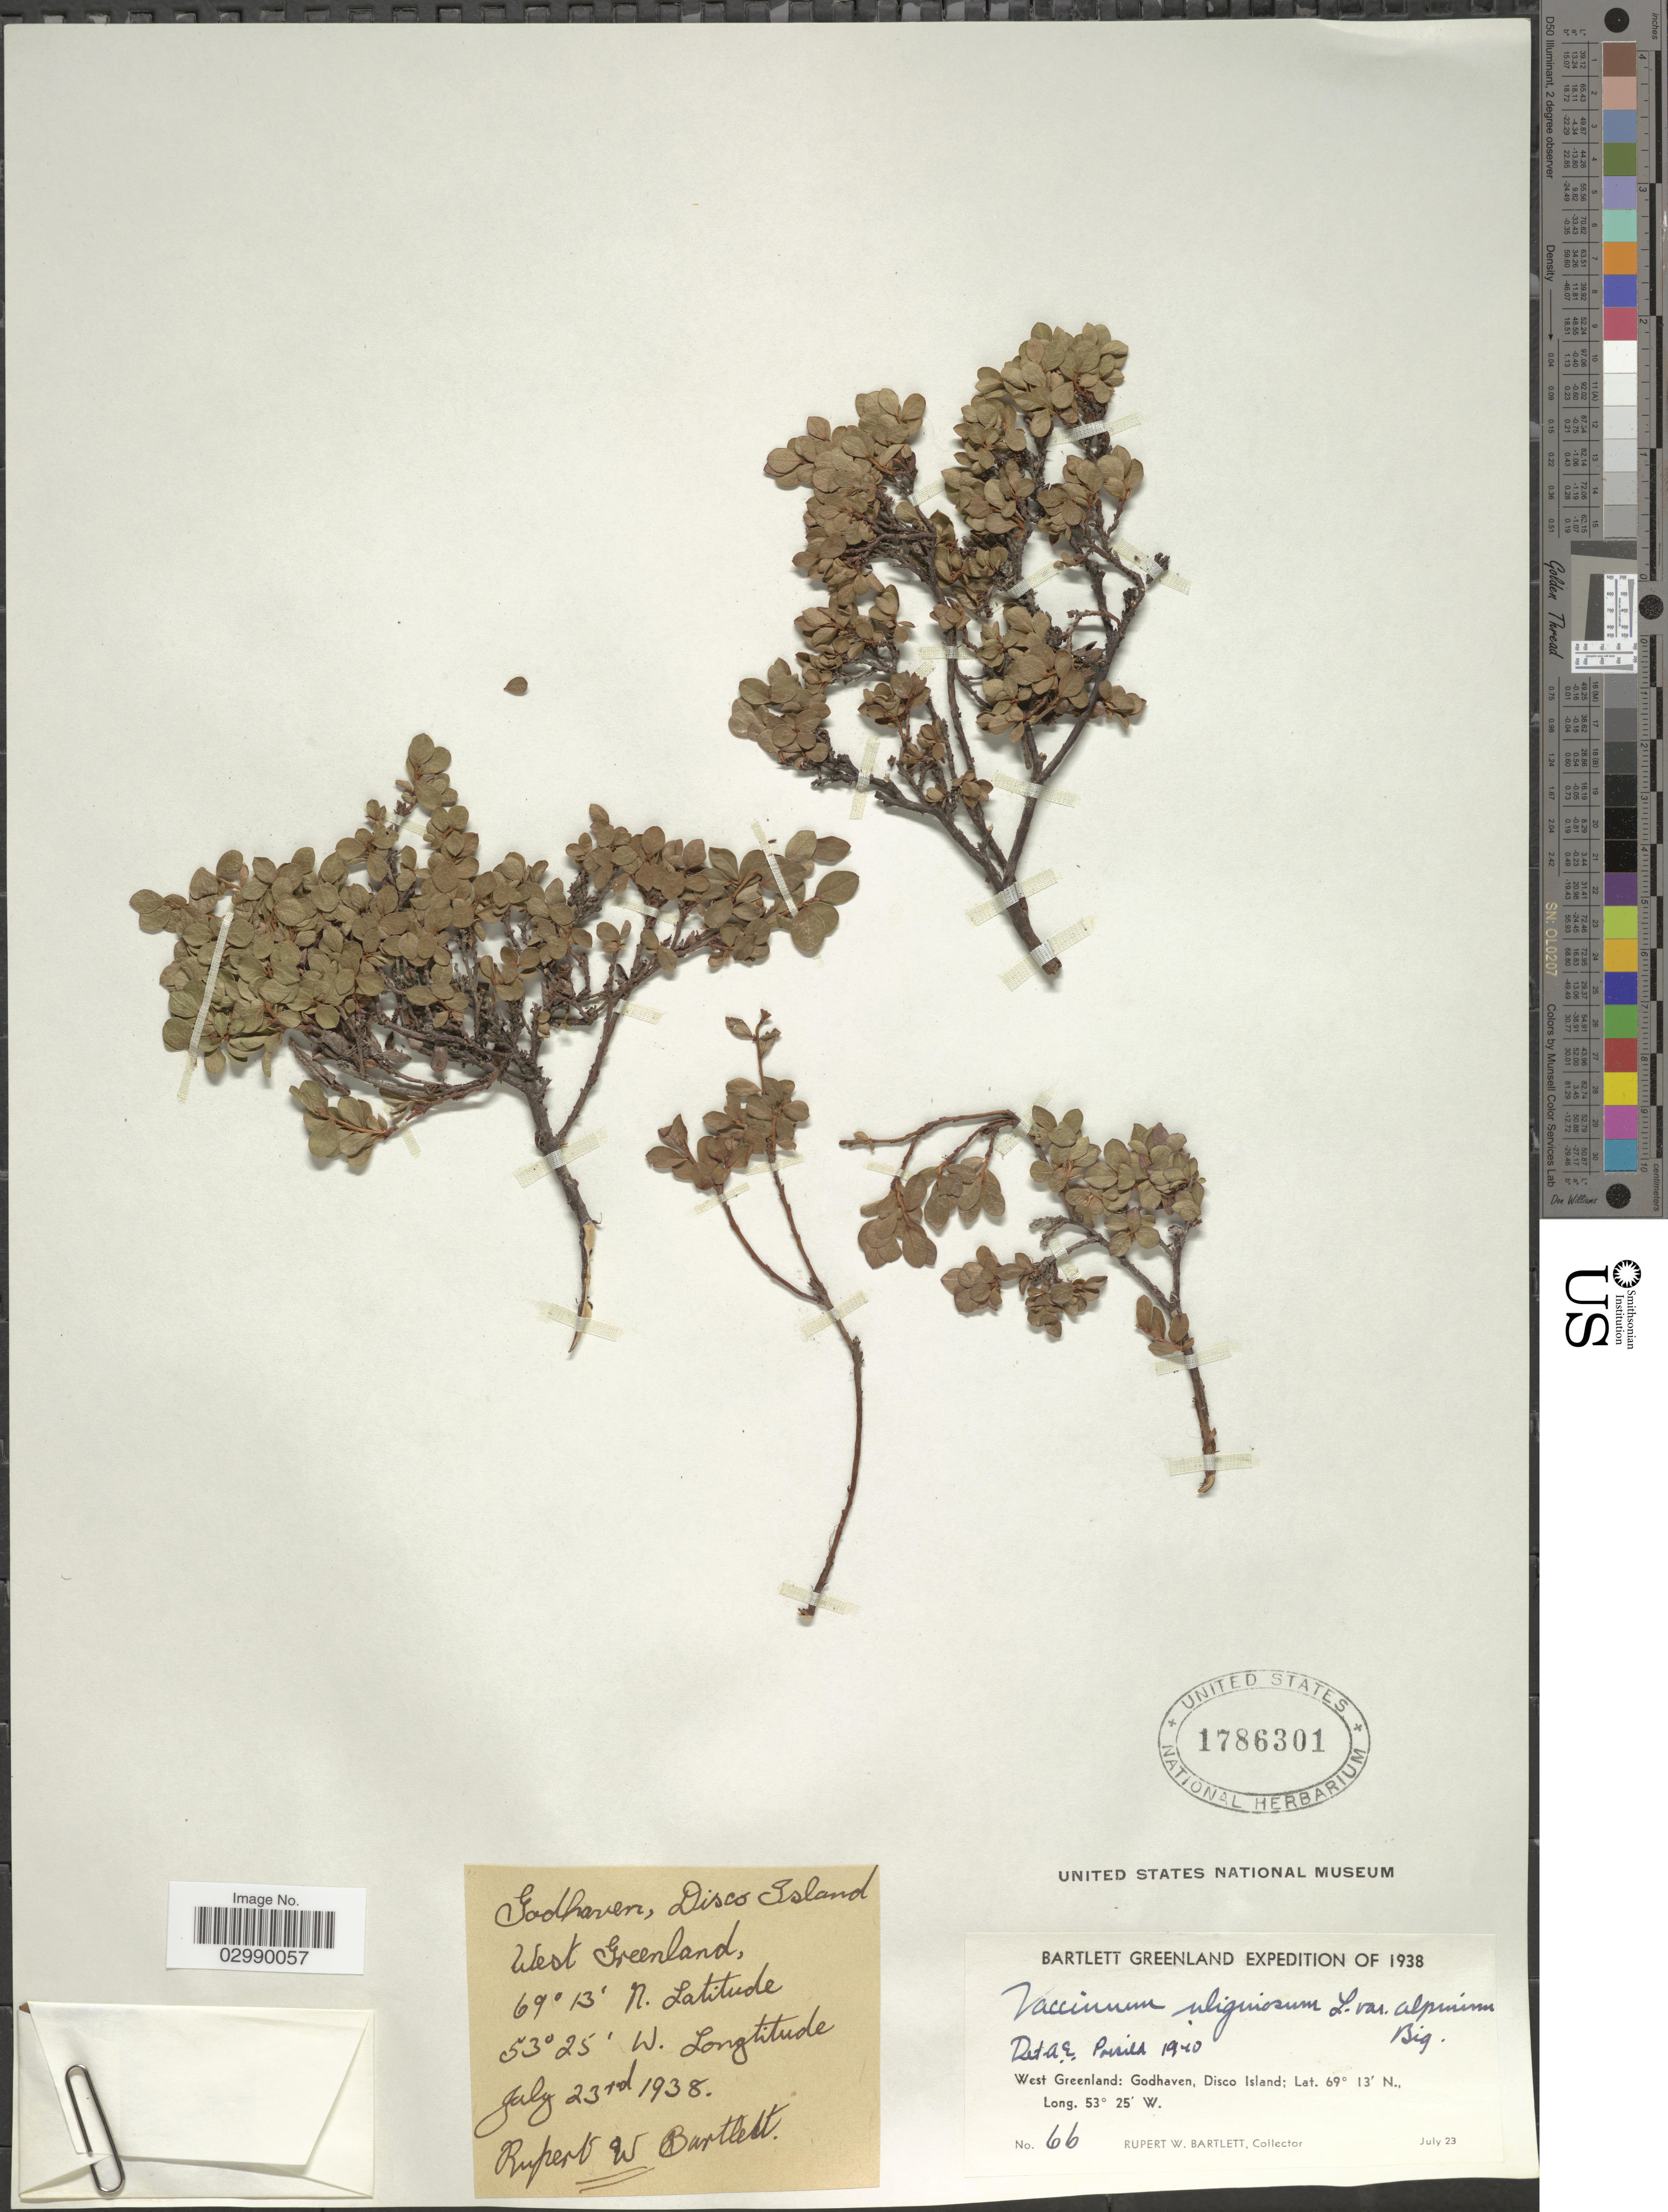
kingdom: Plantae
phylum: Tracheophyta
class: Magnoliopsida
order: Ericales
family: Ericaceae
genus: Vaccinium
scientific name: Vaccinium uliginosum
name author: L.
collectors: R. W. Bartlett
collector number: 66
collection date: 1938-07-23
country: Greenland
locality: West Greenland, Godhaven, Disco Island.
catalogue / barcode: US 1786301